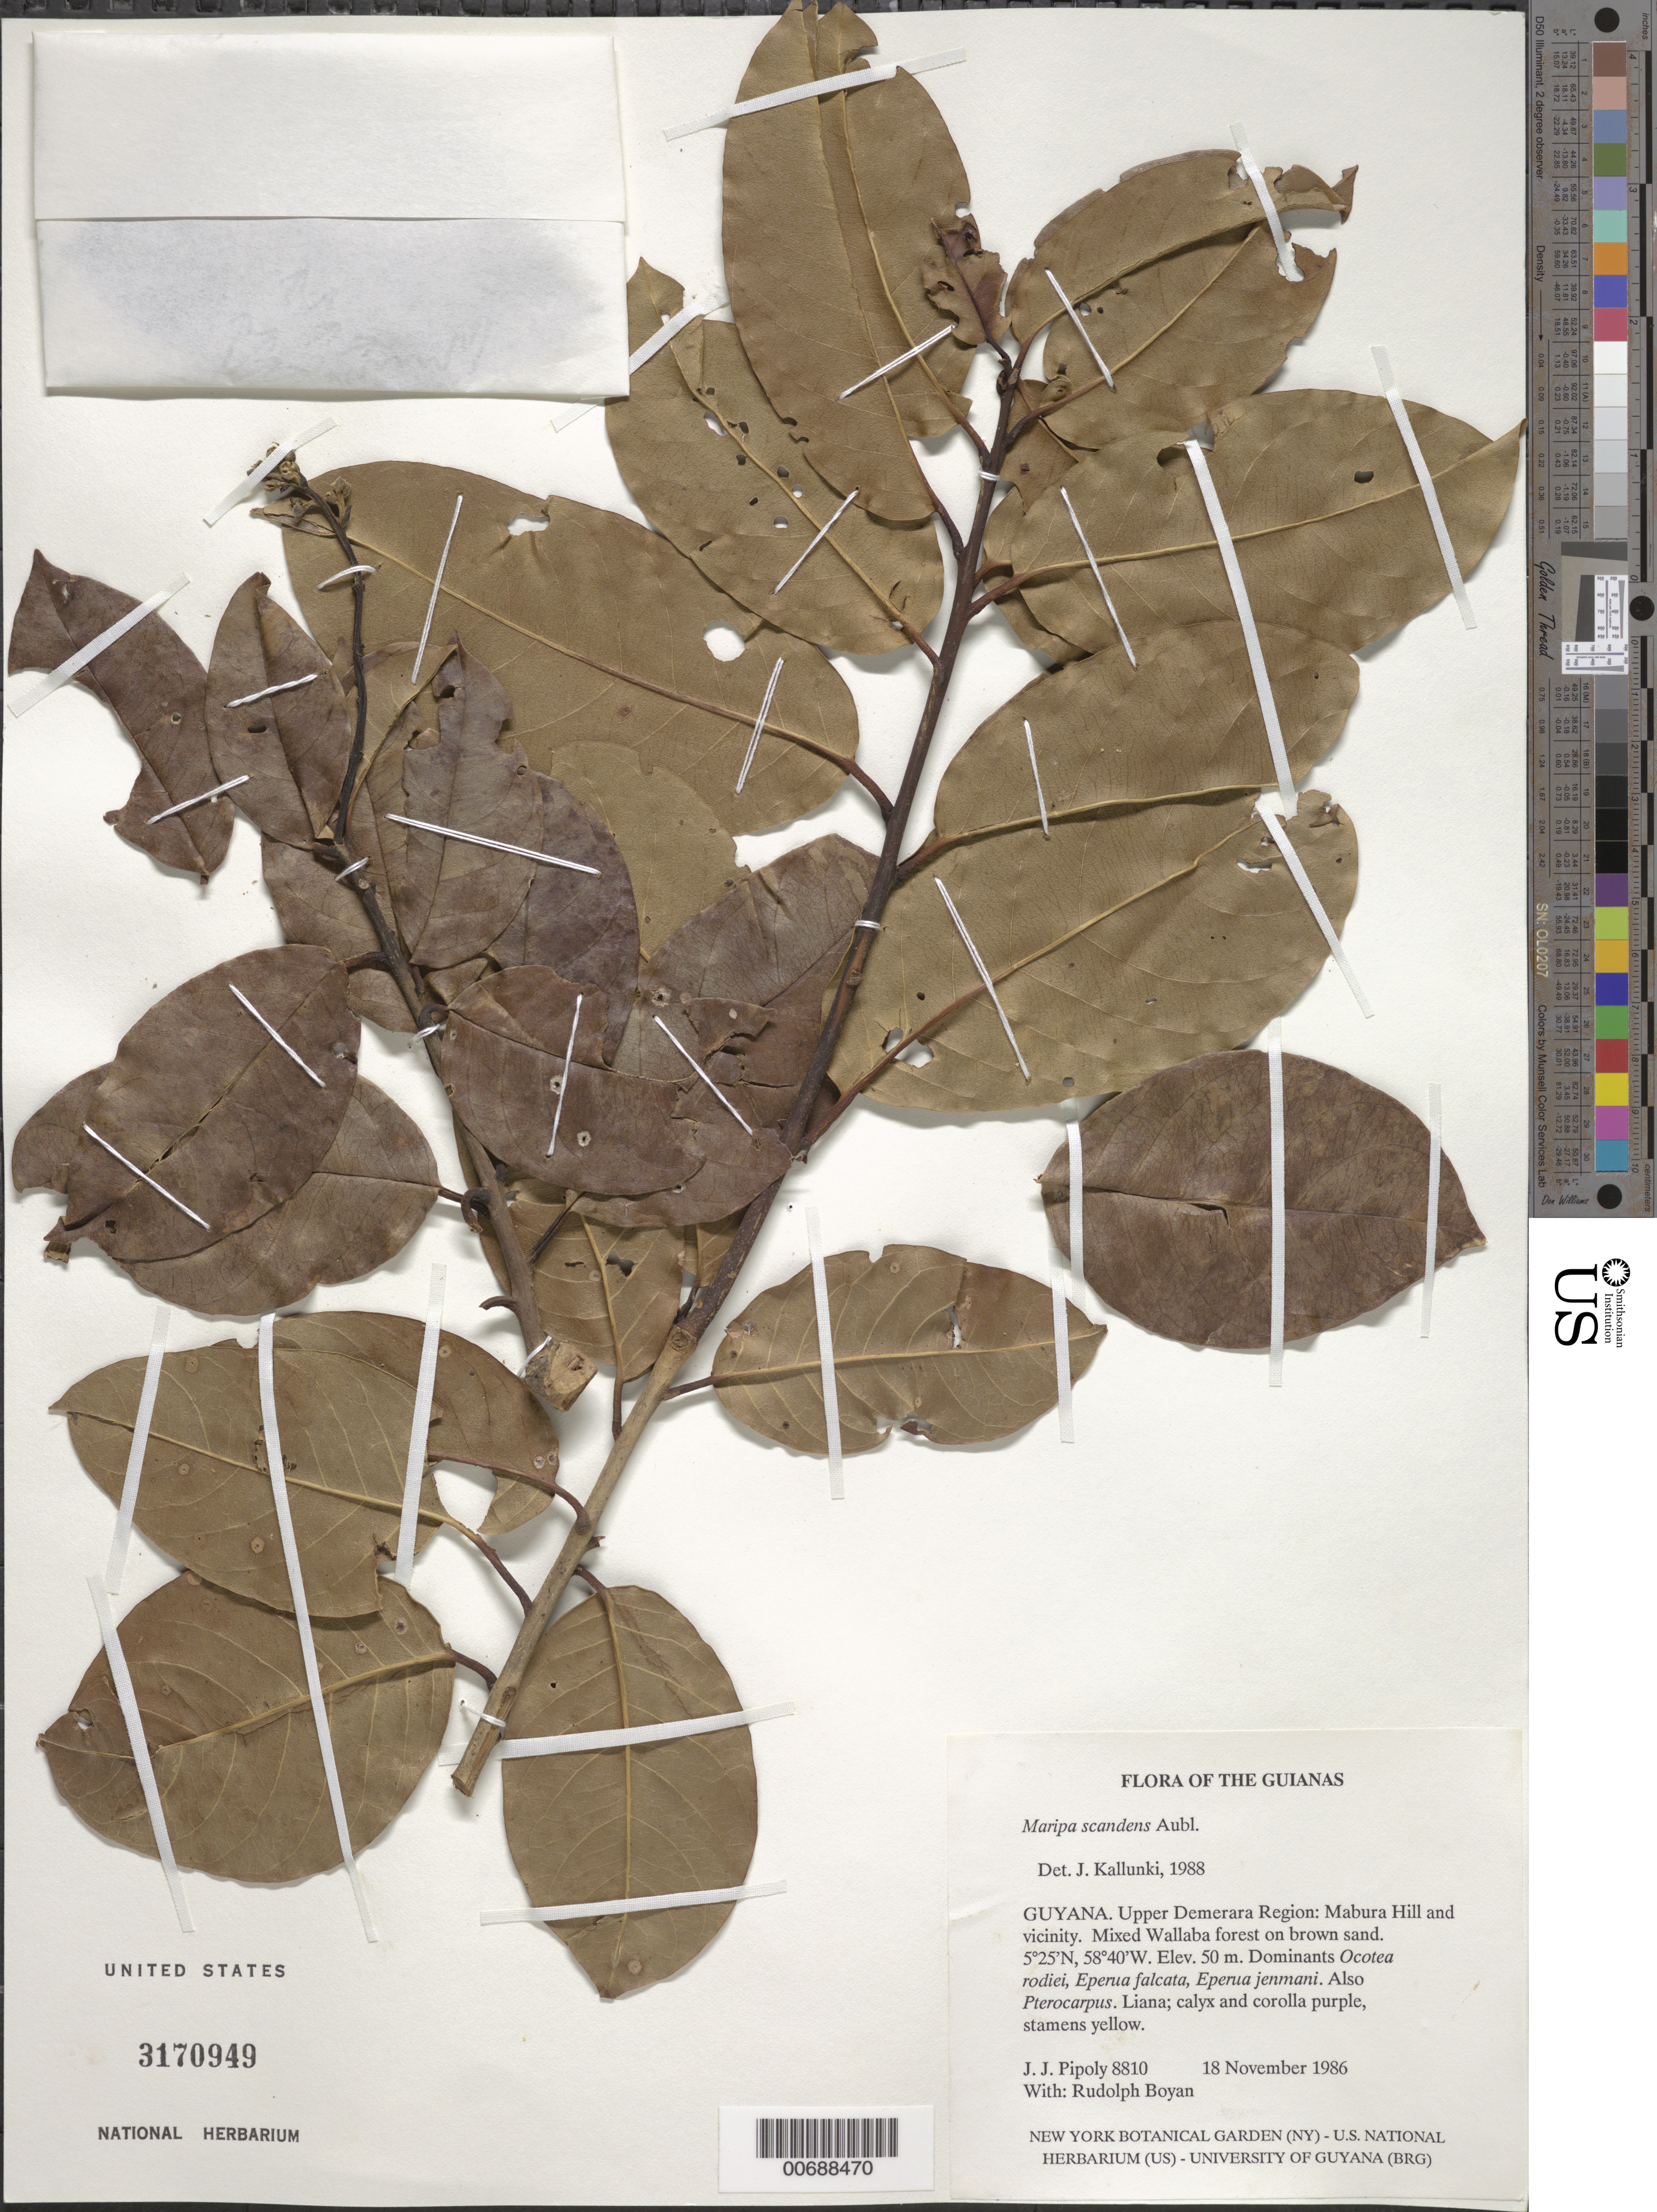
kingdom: Plantae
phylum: Tracheophyta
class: Magnoliopsida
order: Solanales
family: Convolvulaceae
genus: Maripa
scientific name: Maripa scandens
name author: Aubl.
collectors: J. J. Pipoly & R. Boyan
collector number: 8810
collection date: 1986-11-18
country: Guyana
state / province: U. Demerara-Berbice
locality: Upper Demerara Region: Mabura Hill and vicinity.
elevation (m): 50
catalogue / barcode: US 3170949